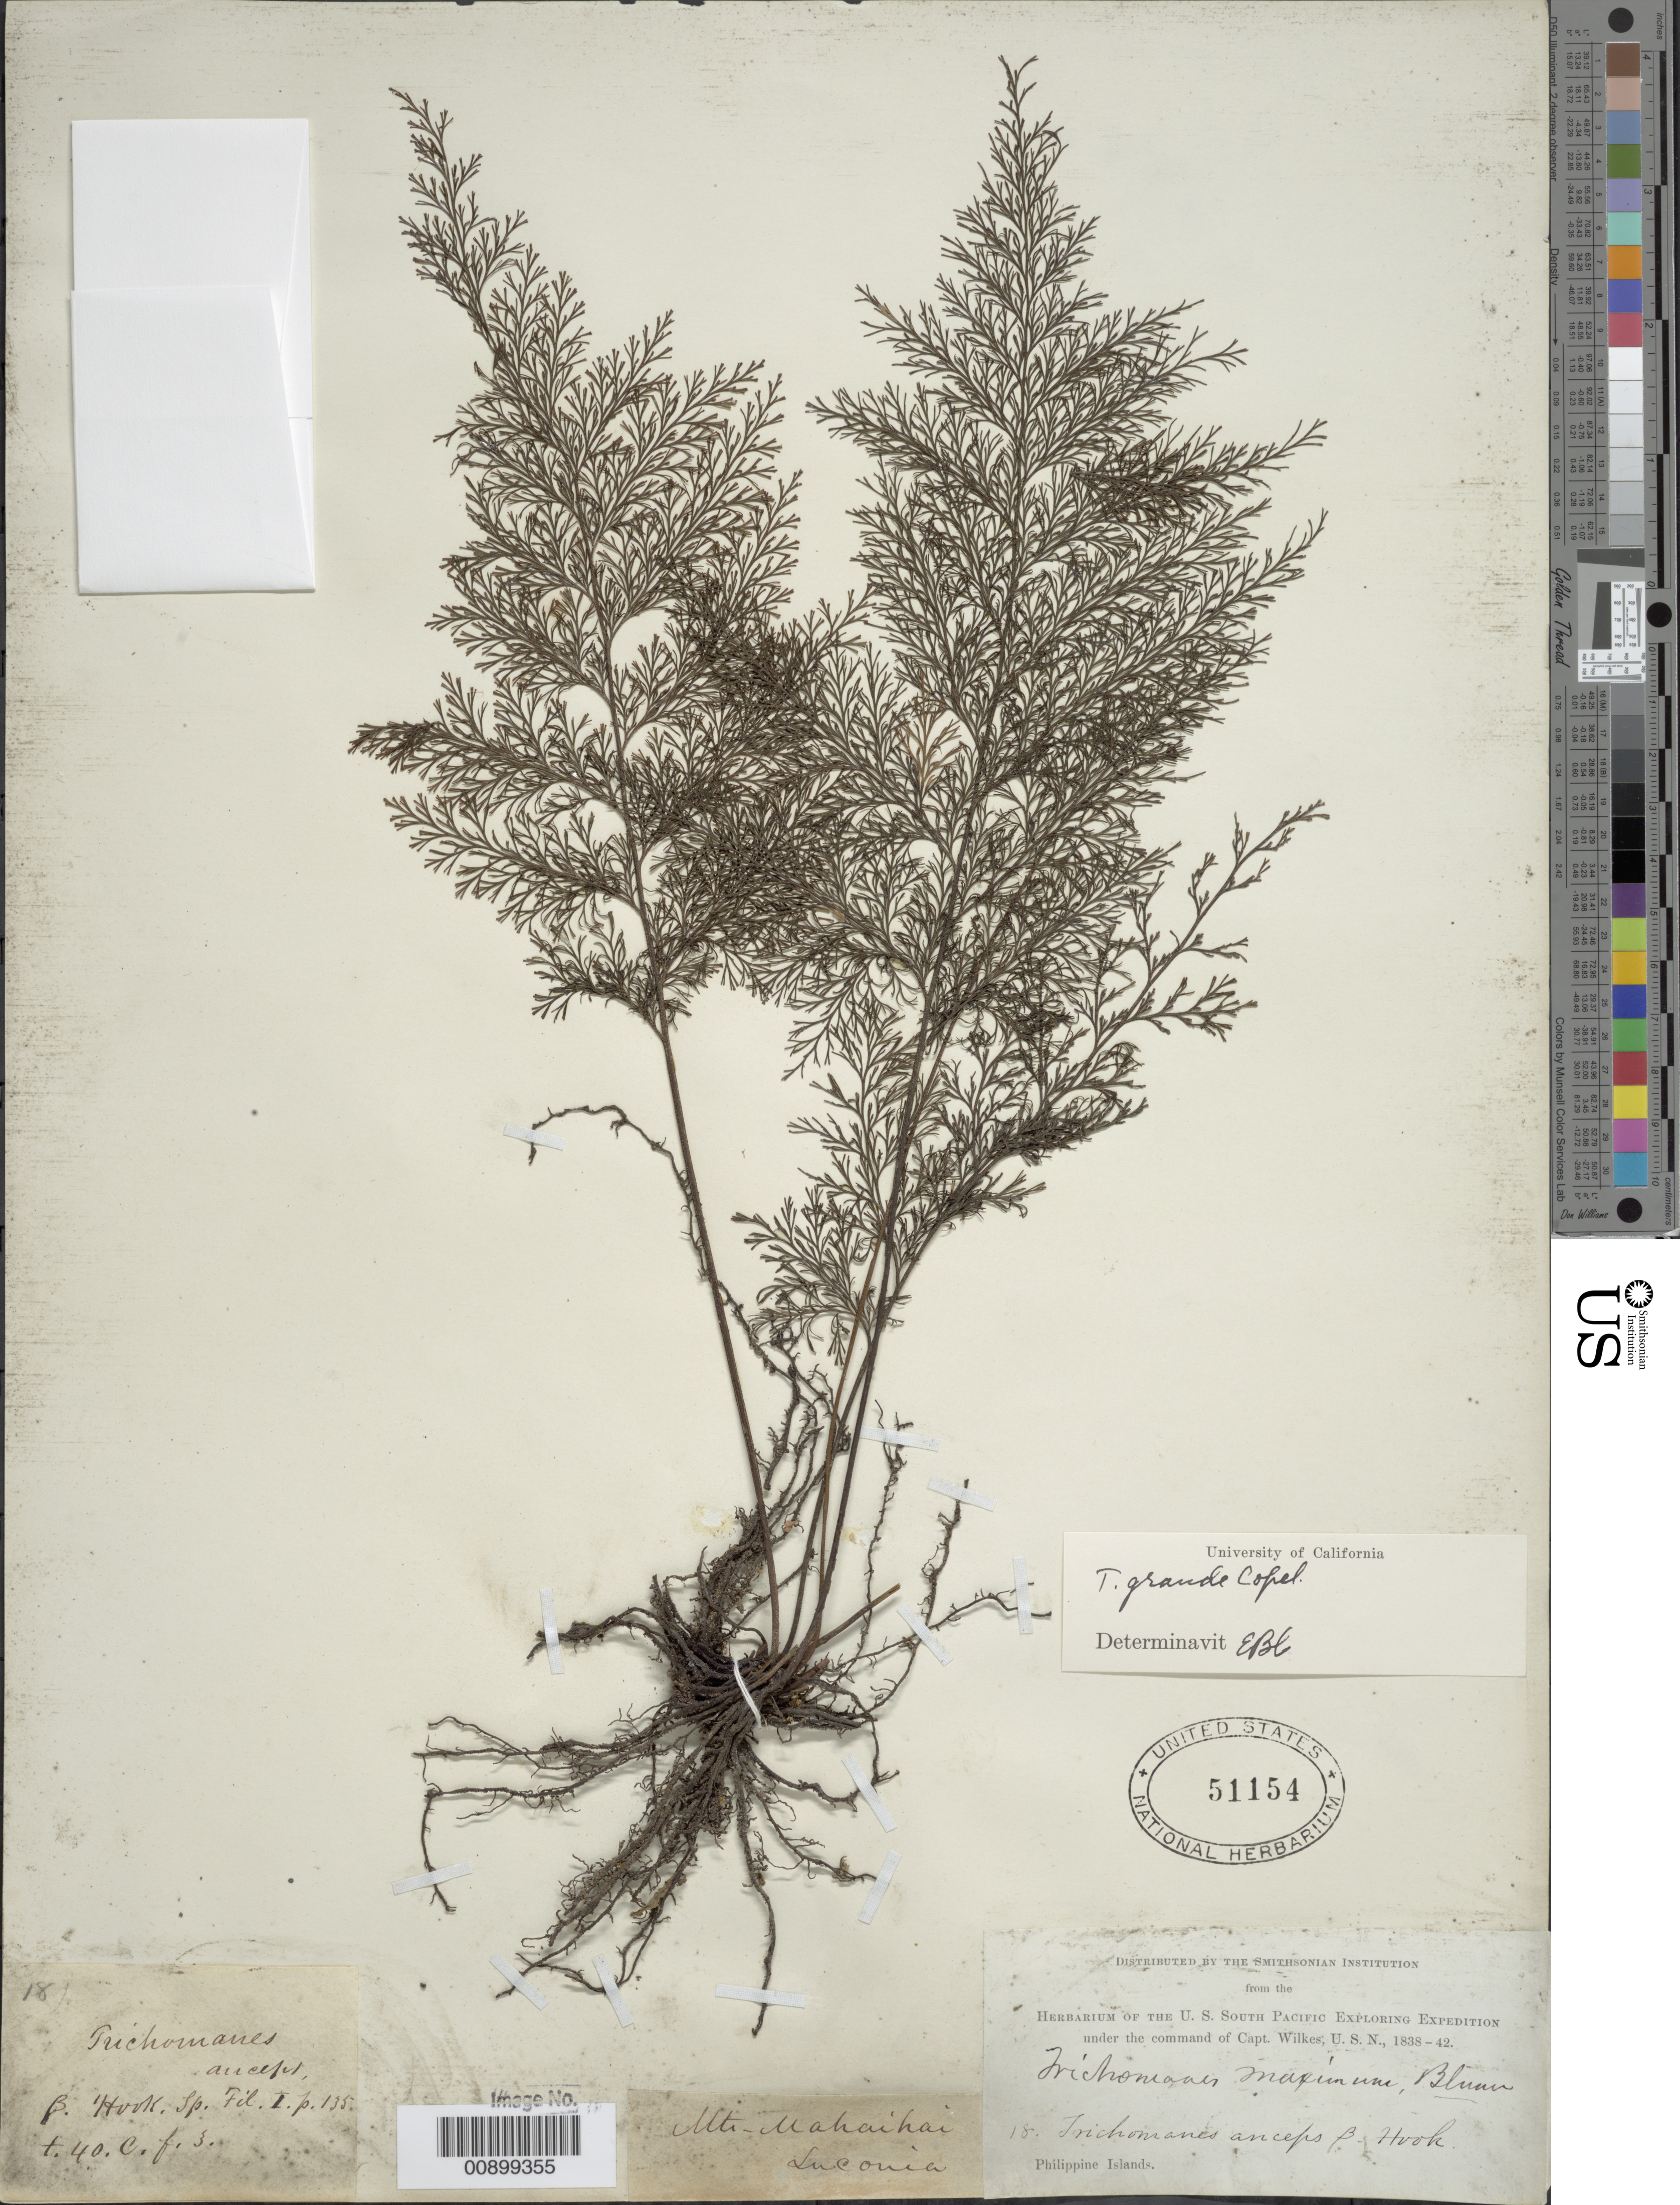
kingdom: Plantae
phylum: Tracheophyta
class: Polypodiopsida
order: Hymenophyllales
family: Hymenophyllaceae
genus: Vandenboschia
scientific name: Vandenboschia maxima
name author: (Blume) Copel.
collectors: Wilkes Explor. Exped.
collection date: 1838/1842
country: Philippines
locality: Philippine Islands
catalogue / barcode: US 51154